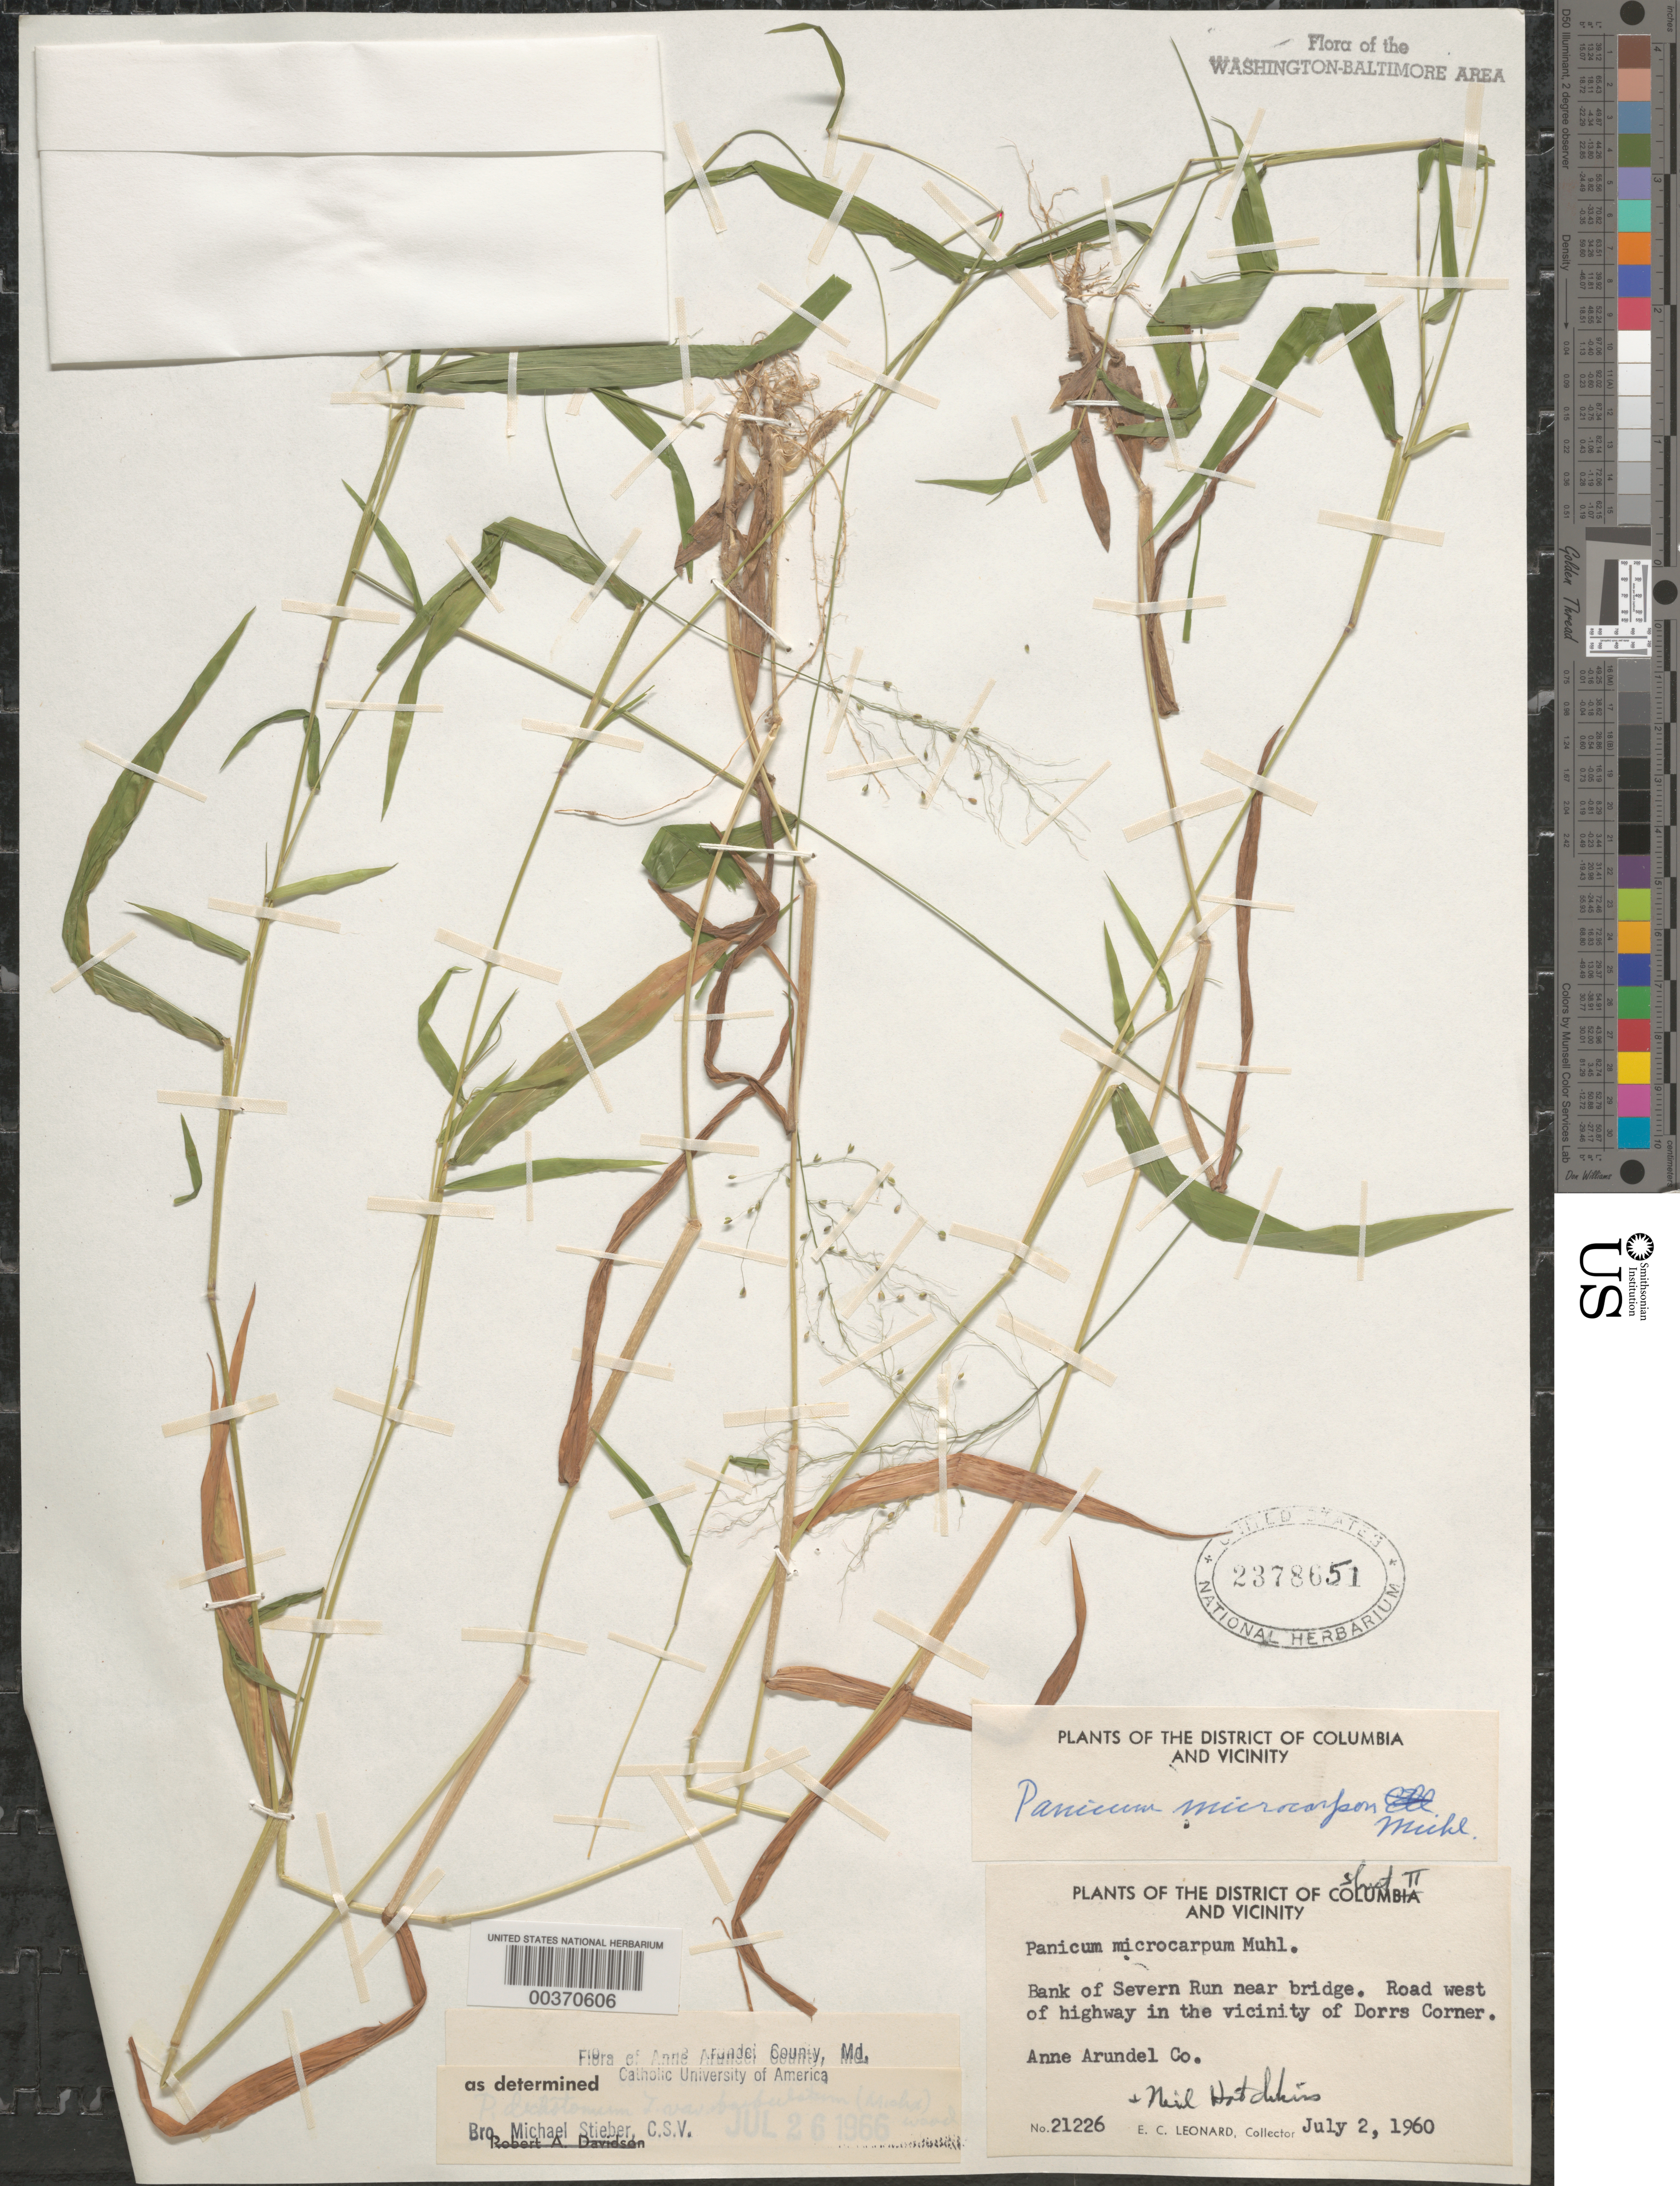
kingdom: Plantae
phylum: Tracheophyta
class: Liliopsida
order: Poales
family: Poaceae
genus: Dichanthelium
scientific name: Dichanthelium dichotomum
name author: (L.) Gould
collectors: N. Hotchkiss & E. C. Leonard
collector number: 21226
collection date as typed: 02 Jul 1960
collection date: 1960-07-02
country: United States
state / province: Maryland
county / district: Anne Arundel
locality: Severn River, Dorrs corner vicinity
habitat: Bank of run near bridge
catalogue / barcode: US 2378651